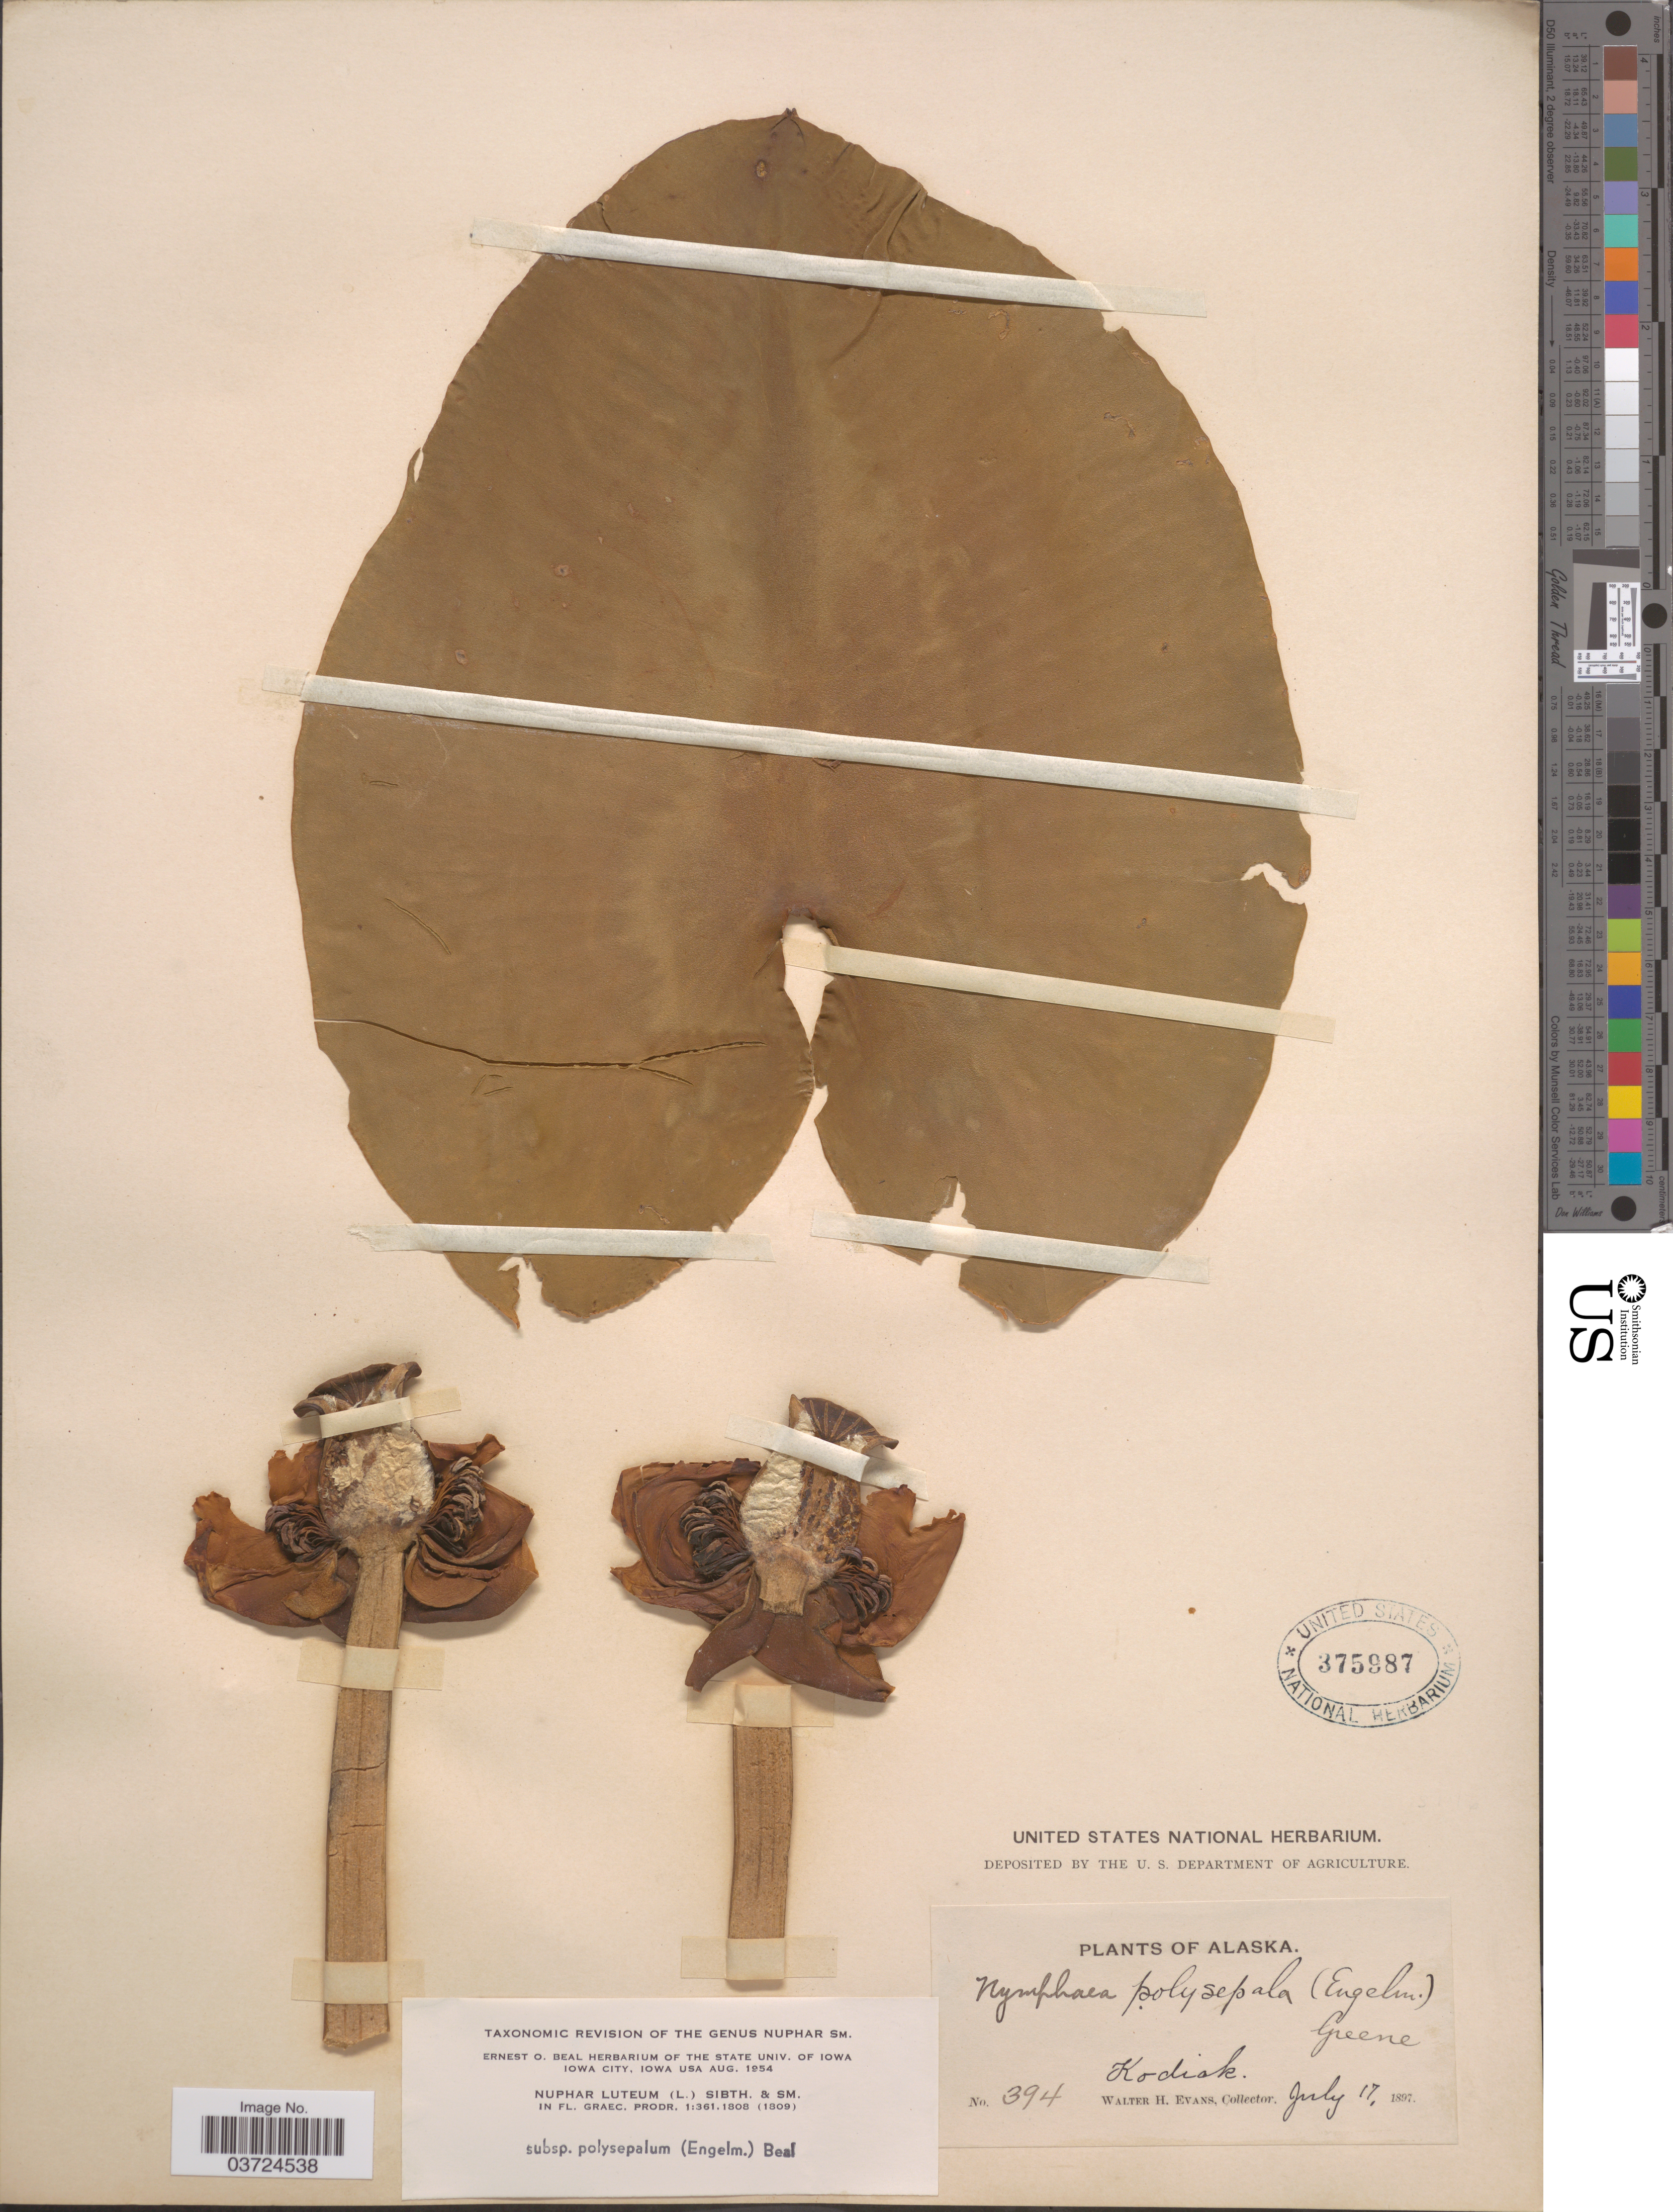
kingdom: Plantae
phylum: Tracheophyta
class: Magnoliopsida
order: Nymphaeales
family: Nymphaeaceae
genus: Nuphar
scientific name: Nuphar polysepala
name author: Englem.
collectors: W. H. Evans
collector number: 394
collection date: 1897-07-17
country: United States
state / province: Alaska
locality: Kodiak.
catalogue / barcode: US 375987